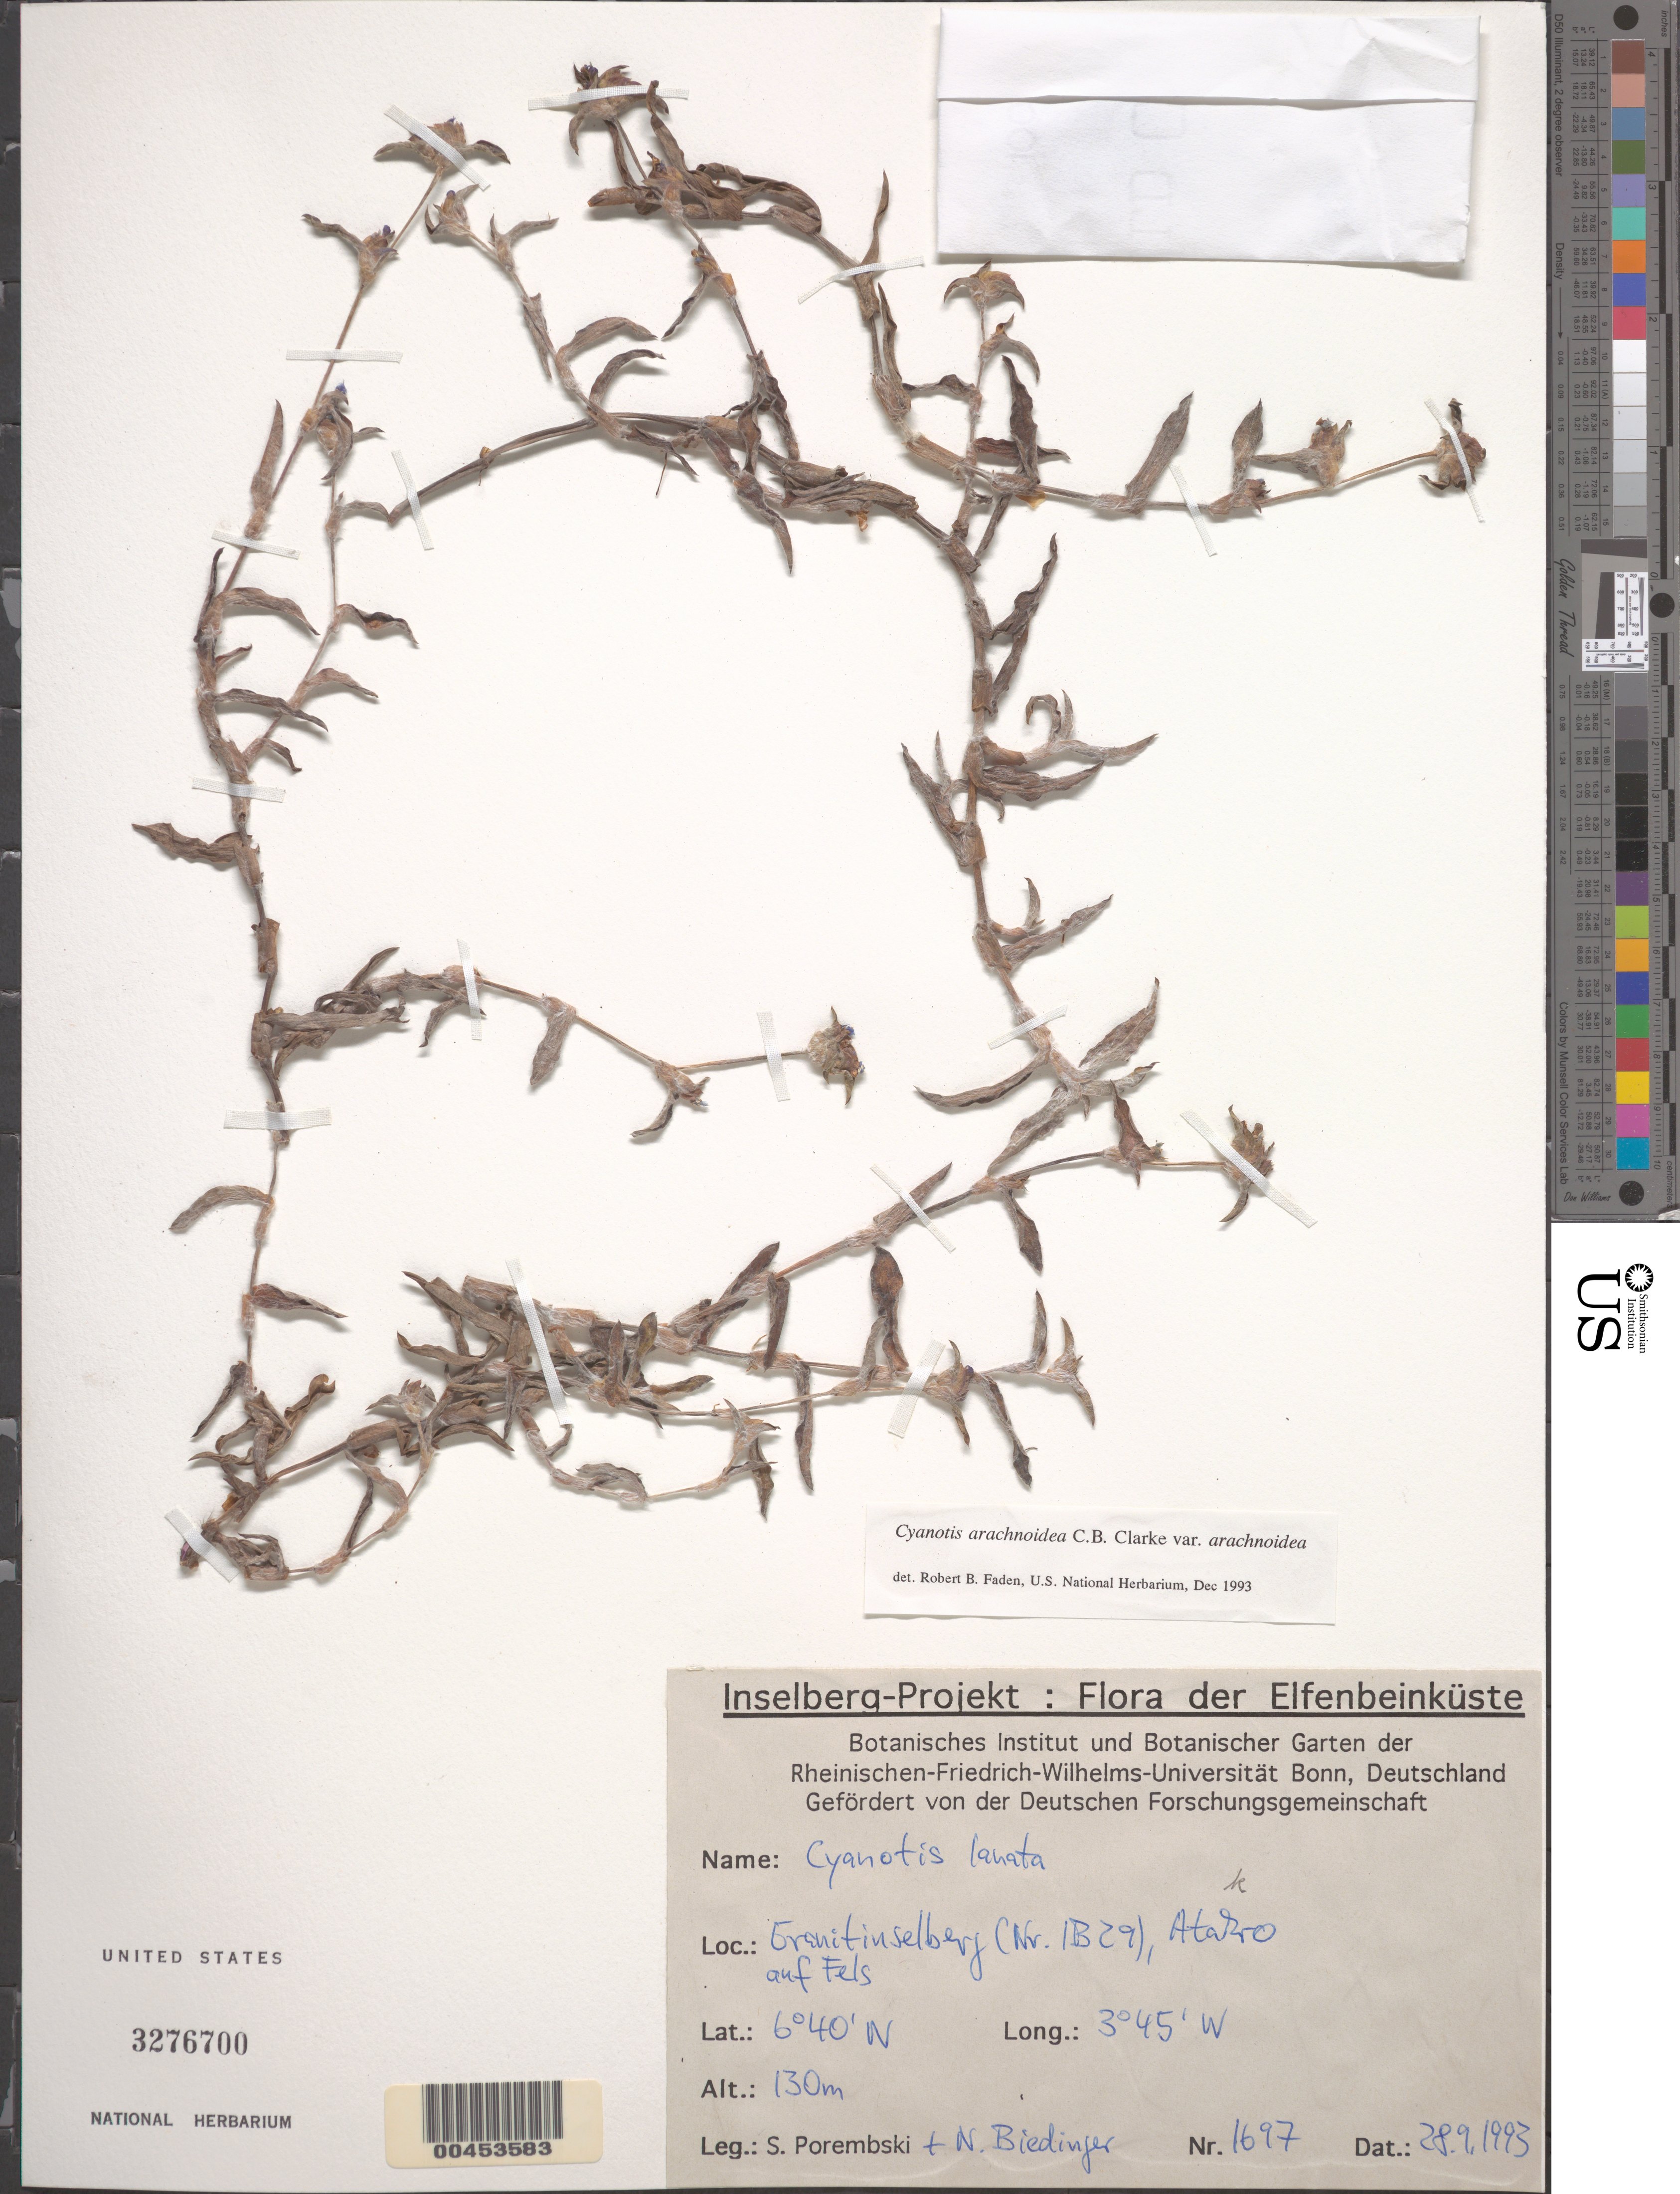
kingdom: Plantae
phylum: Tracheophyta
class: Liliopsida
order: Commelinales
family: Commelinaceae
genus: Cyanotis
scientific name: Cyanotis arachnoidea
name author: C.B. Clarke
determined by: Faden, Robert B., (US), Smithsonian Institution - National Museum of Natural History (UNITED STATES)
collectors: S. Porembski & N. Biedinger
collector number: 1697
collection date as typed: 28 Sep 1993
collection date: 1993-09-28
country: Ivory Coast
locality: (nr. 1b29), Atakro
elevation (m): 150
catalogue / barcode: US 3276700